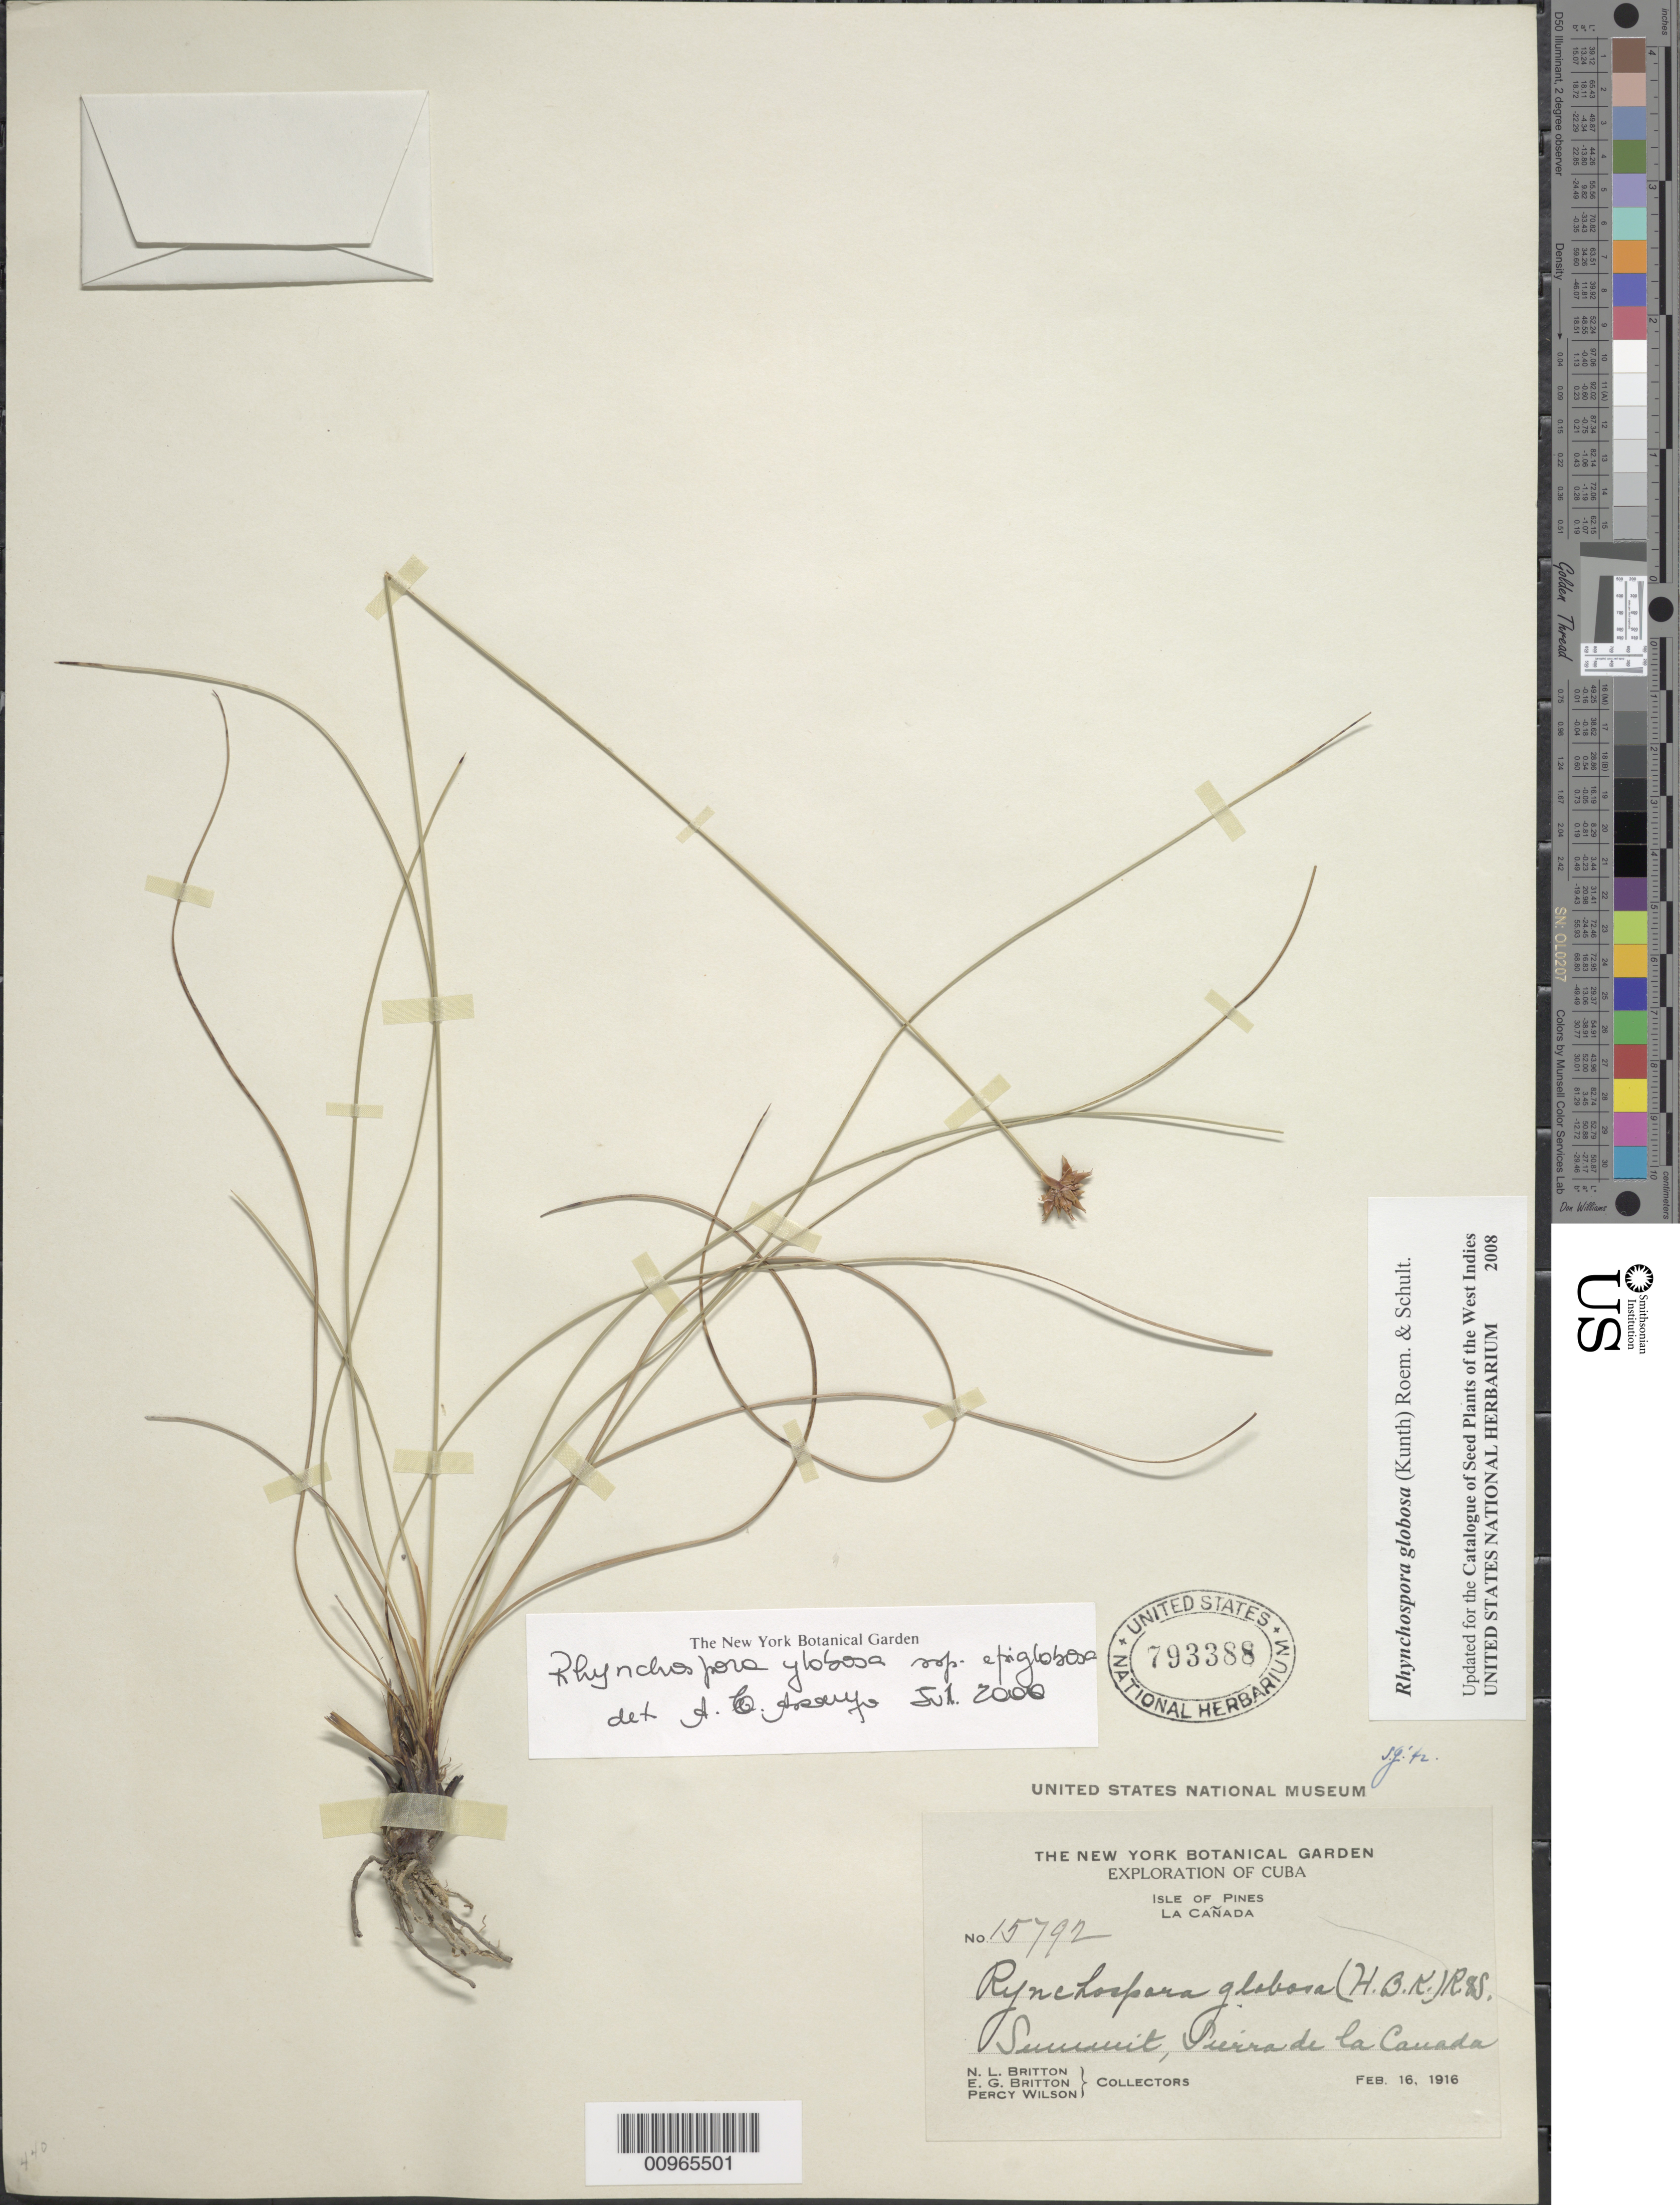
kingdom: Plantae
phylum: Tracheophyta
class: Liliopsida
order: Poales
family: Cyperaceae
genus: Rhynchospora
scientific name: Rhynchospora globosa var. globosa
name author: (Kunth) Roem. & Schult.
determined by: Strong, M. T., (US), Smithsonian Institution - National Museum of Natural History (UNITED STATES)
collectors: N. Britton, E. G. Britton & P. Wilson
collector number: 15792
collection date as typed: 16 Feb 1916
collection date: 1916-02-16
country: Cuba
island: Isla de la Juventud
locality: La Cañada, summit, Sierra de la Cañada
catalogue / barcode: US 793388